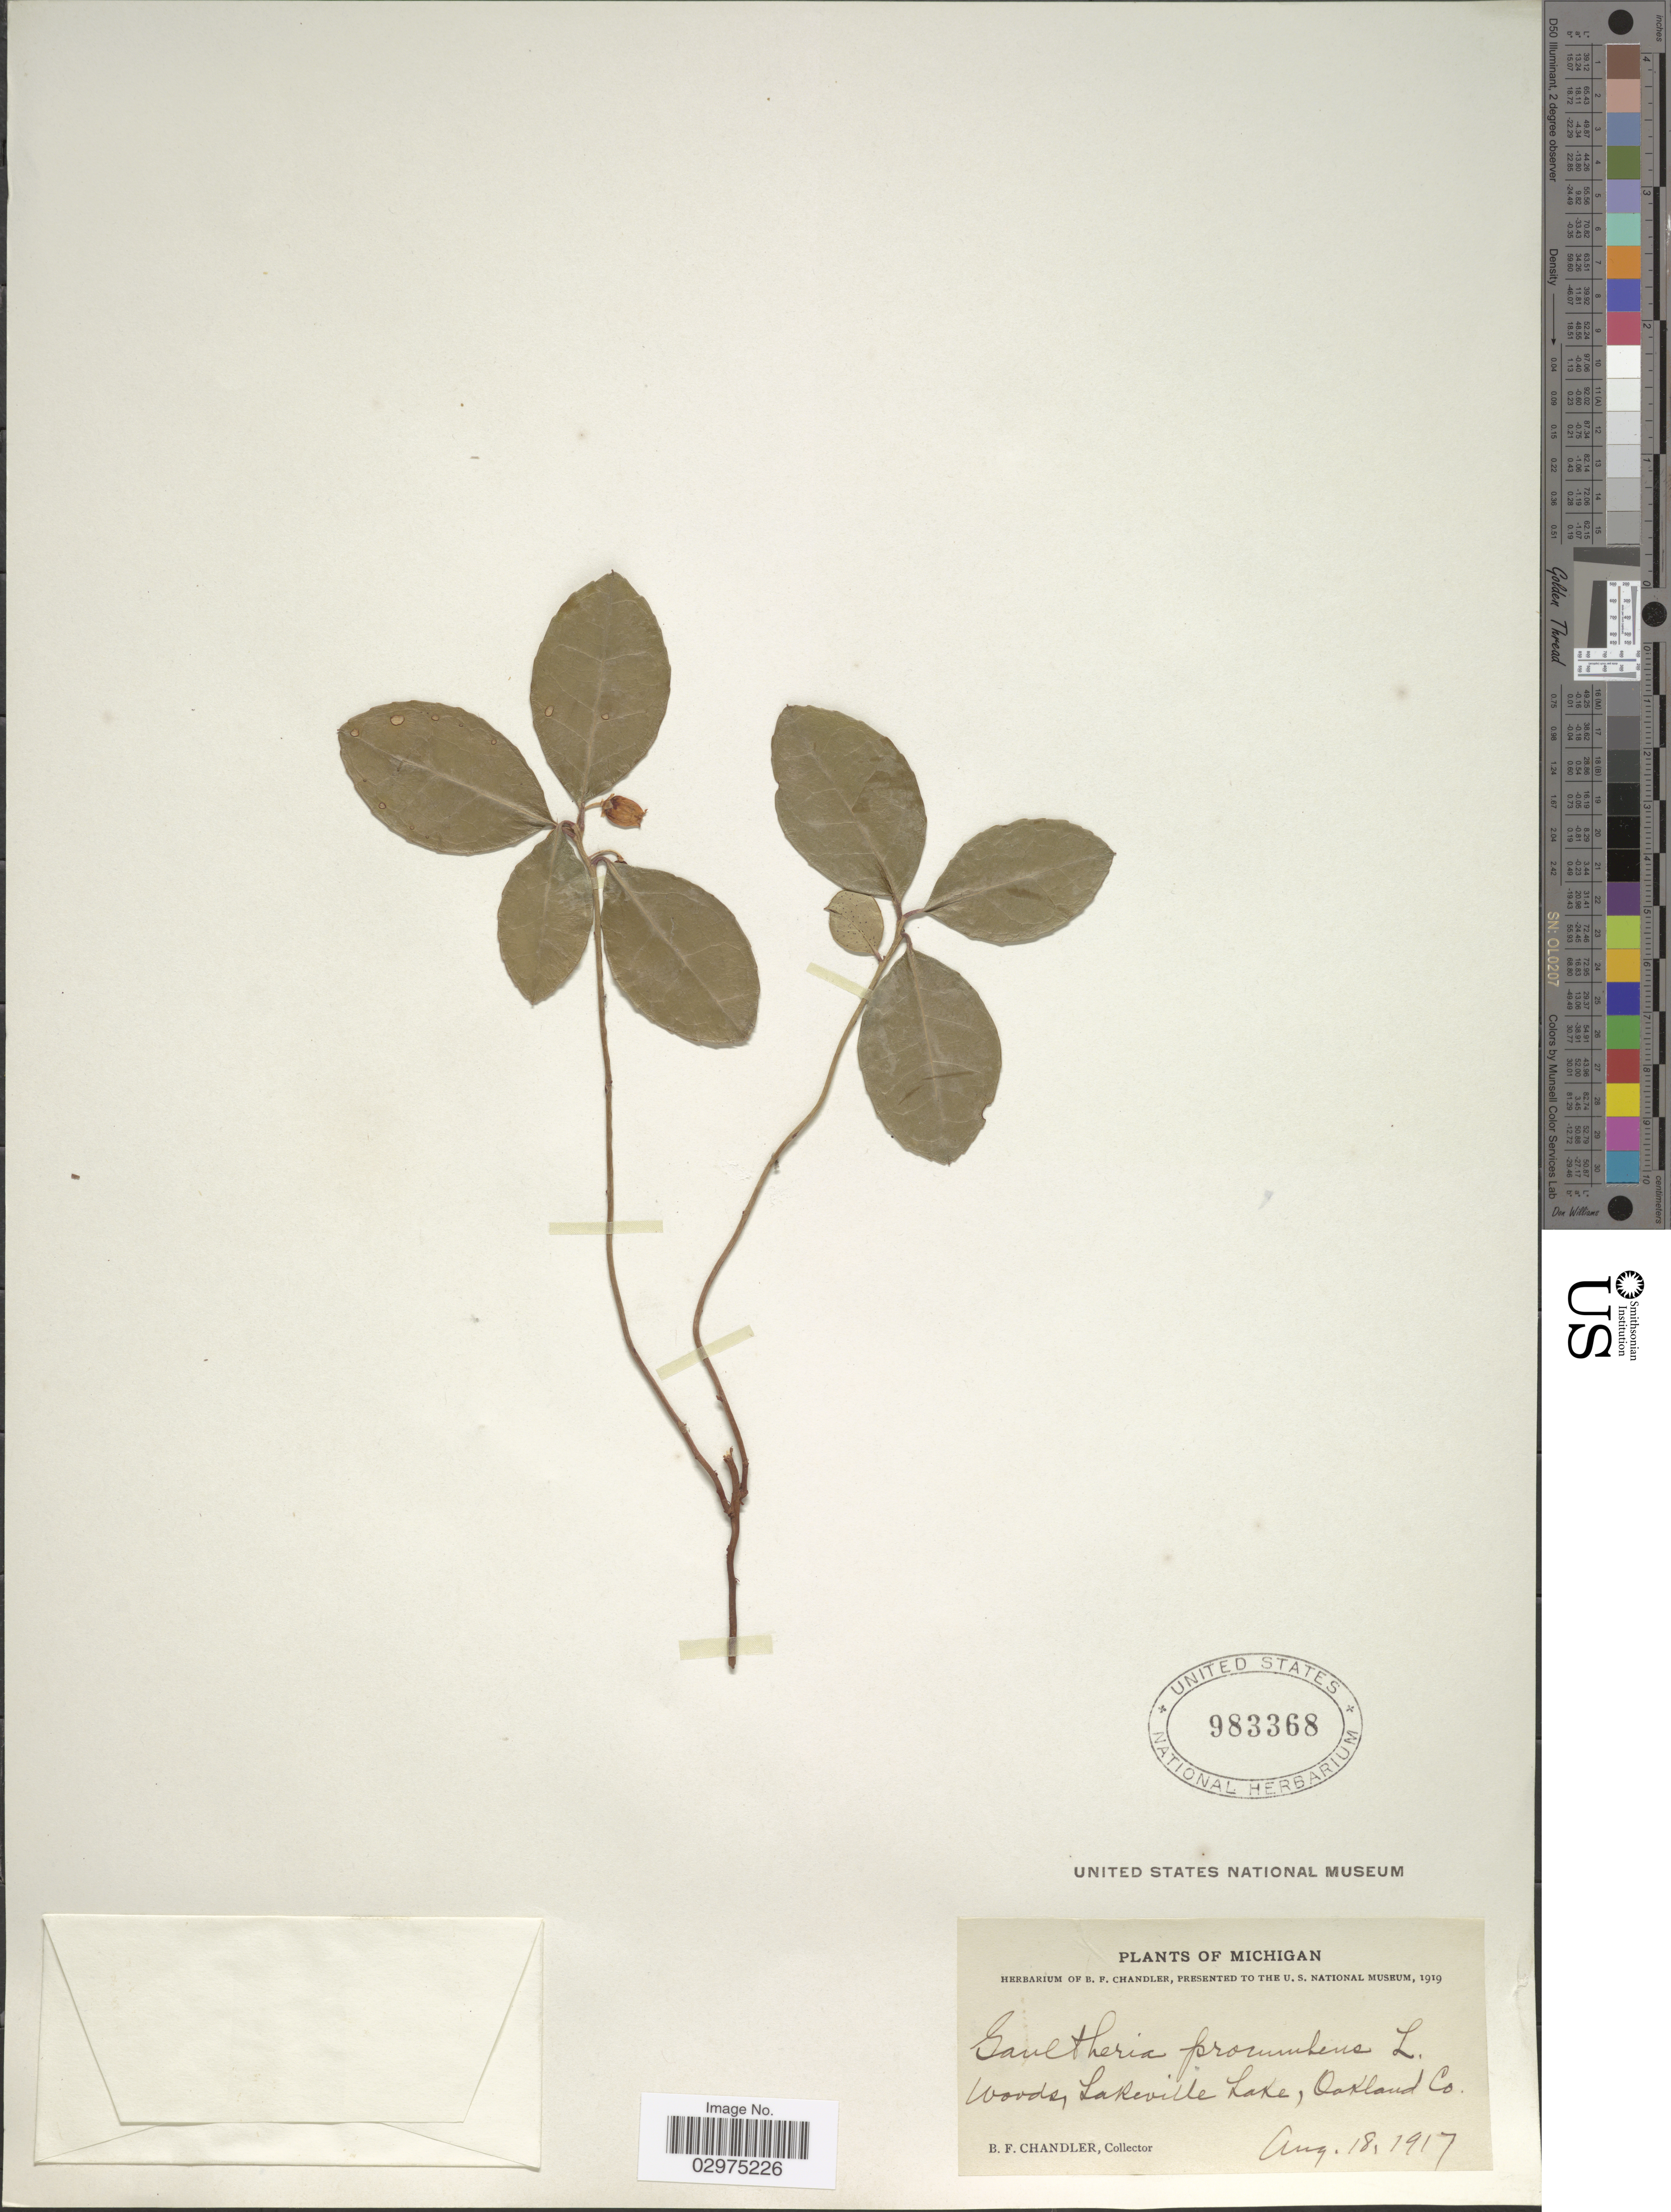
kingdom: Plantae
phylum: Tracheophyta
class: Magnoliopsida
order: Ericales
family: Ericaceae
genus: Gaultheria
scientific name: Gaultheria procumbens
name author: L.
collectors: B. F. Chandler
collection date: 1917-08-18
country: United States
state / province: Michigan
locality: Woods, Lakeville Lake, Oakland Co.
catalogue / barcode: US 983368